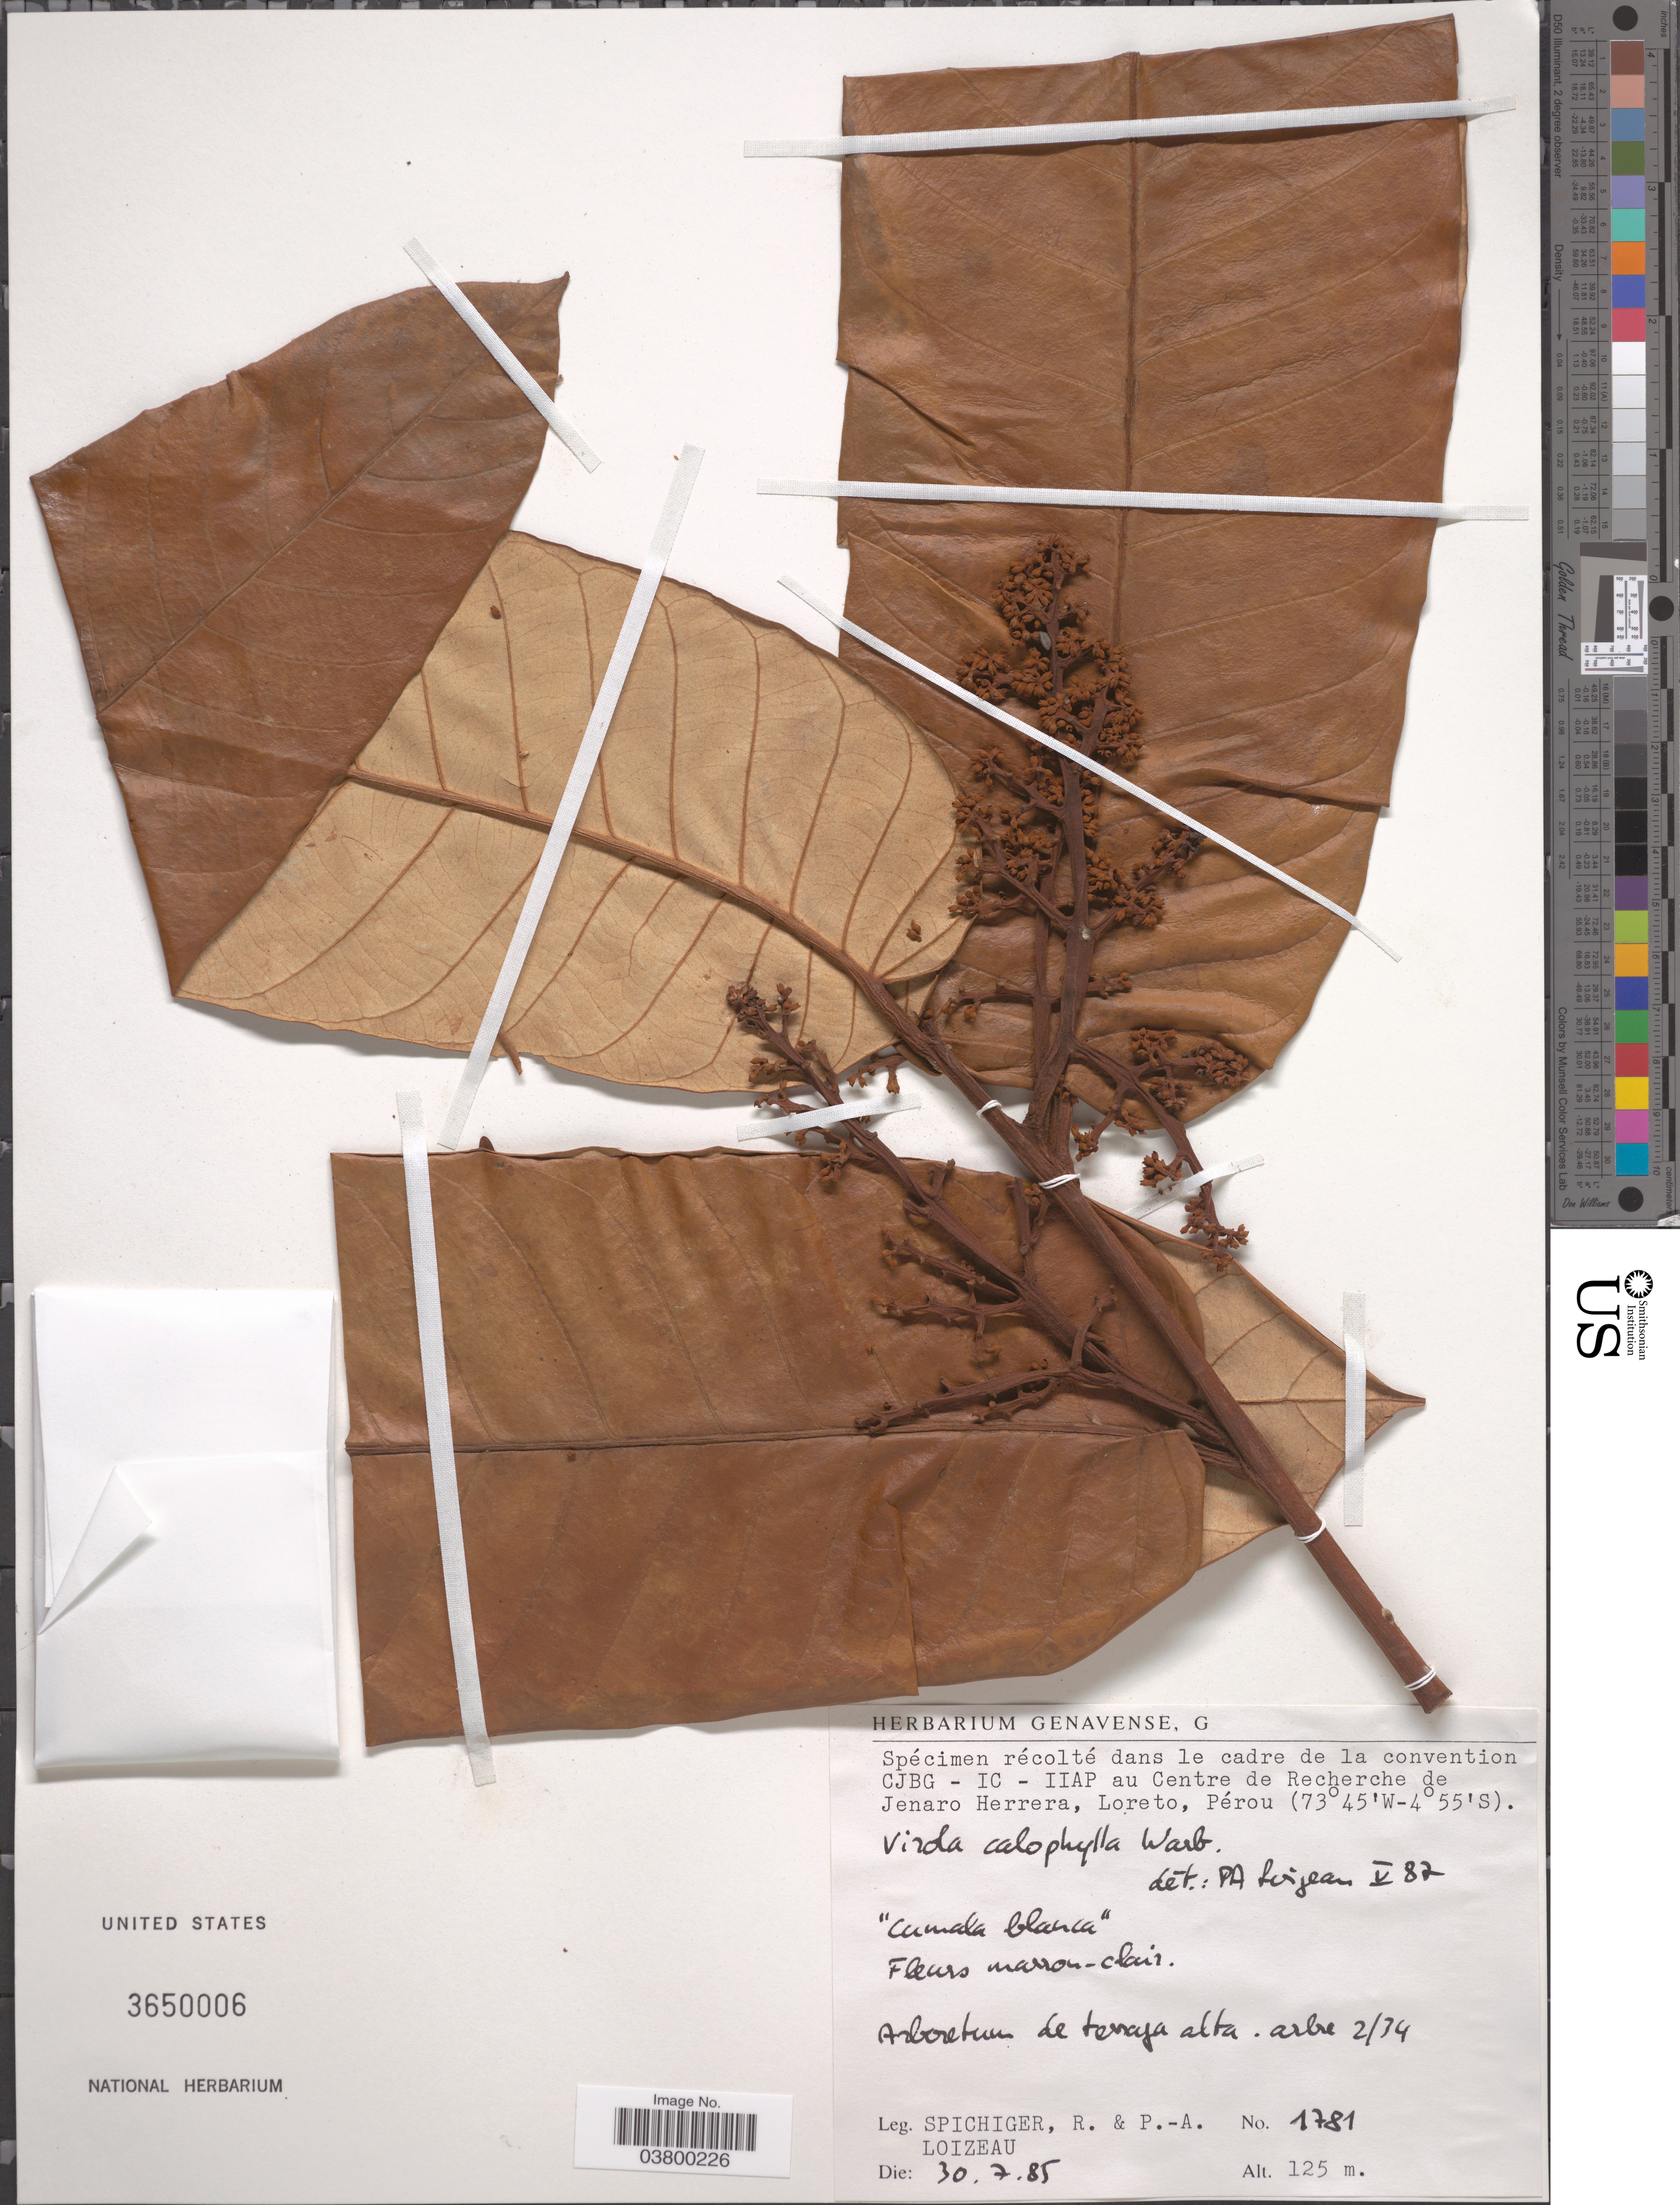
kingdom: Plantae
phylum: Tracheophyta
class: Magnoliopsida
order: Magnoliales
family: Myristicaceae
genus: Virola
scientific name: Virola calophylla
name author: (Spruce) Warb.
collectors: R. Spichiger & P. Loizeau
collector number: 1781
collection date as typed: Transcribed d/m/y: 30/7/85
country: Peru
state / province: Loreto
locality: Centre de Recherche de Jenaro Herrera, Pérou. Arboretum de terraza alta. Arbre 2/34.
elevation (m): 125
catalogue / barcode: US 3650006